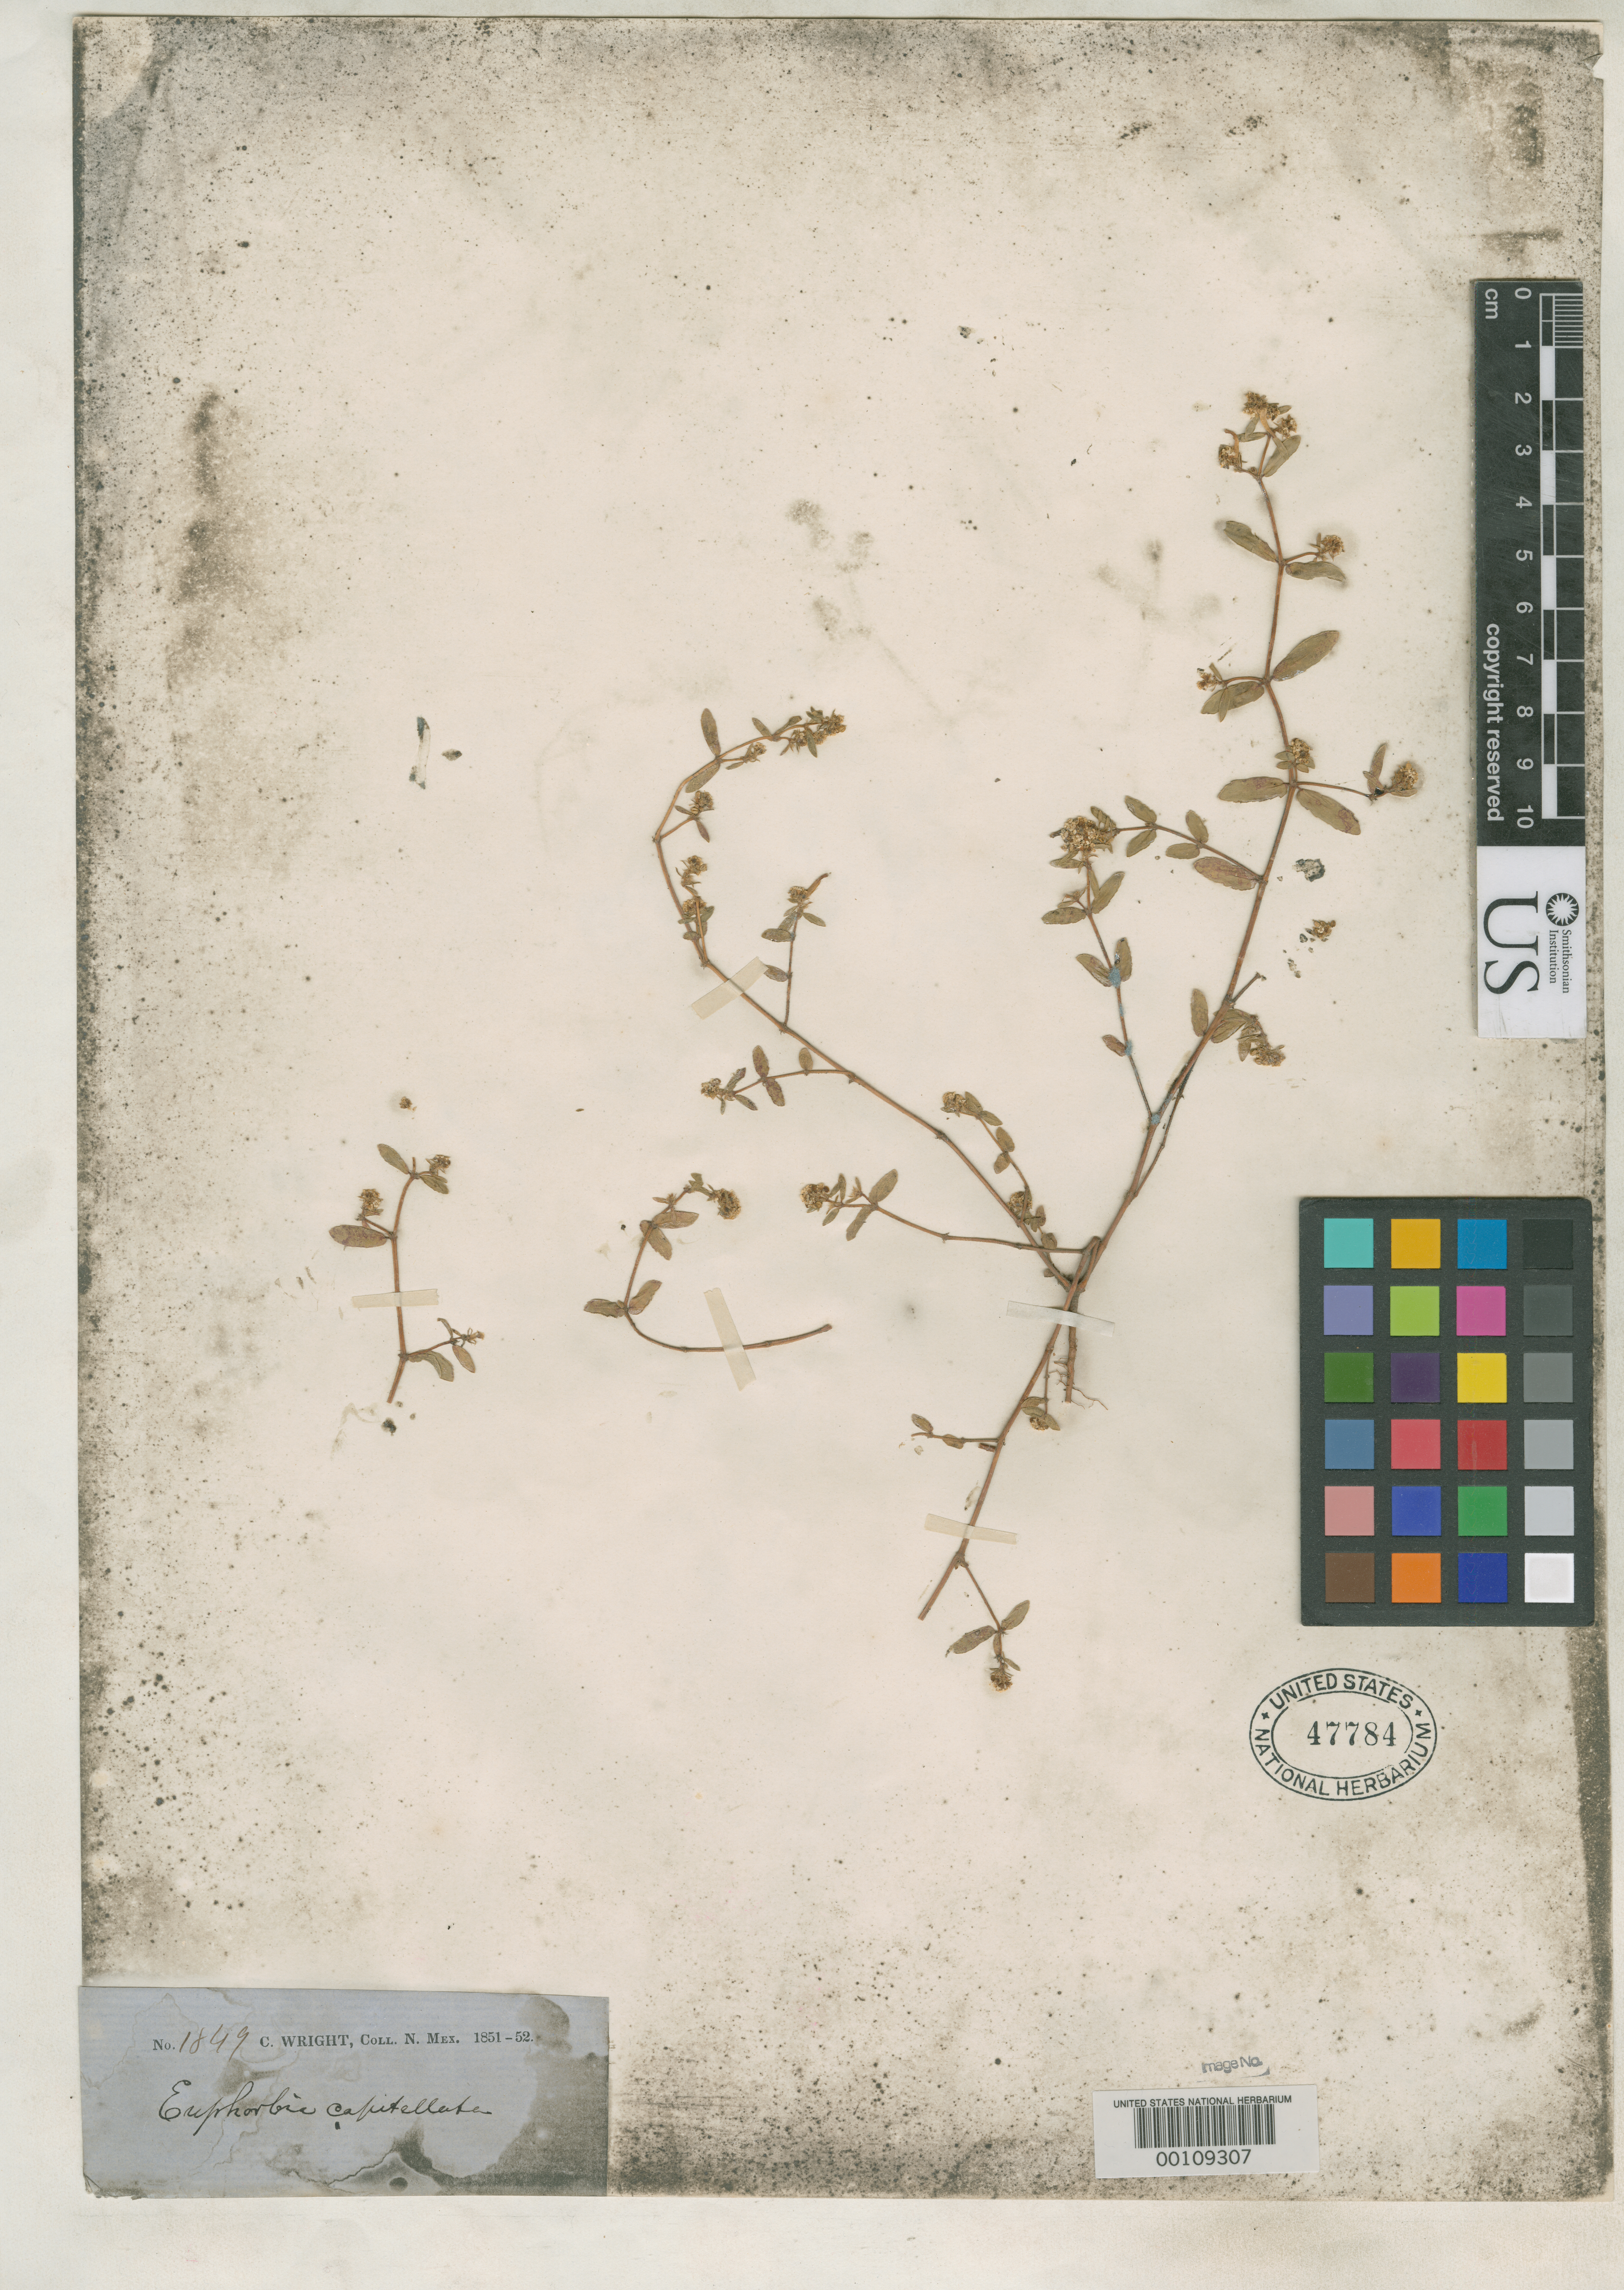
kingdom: Plantae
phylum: Tracheophyta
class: Magnoliopsida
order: Malpighiales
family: Euphorbiaceae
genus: Euphorbia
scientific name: Euphorbia capitellata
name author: Engelm. in Emory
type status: Isotype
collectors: C. Wright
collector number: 1849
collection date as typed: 1851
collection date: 1851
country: Mexico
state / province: Sonora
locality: San Bernardino.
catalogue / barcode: US 47784